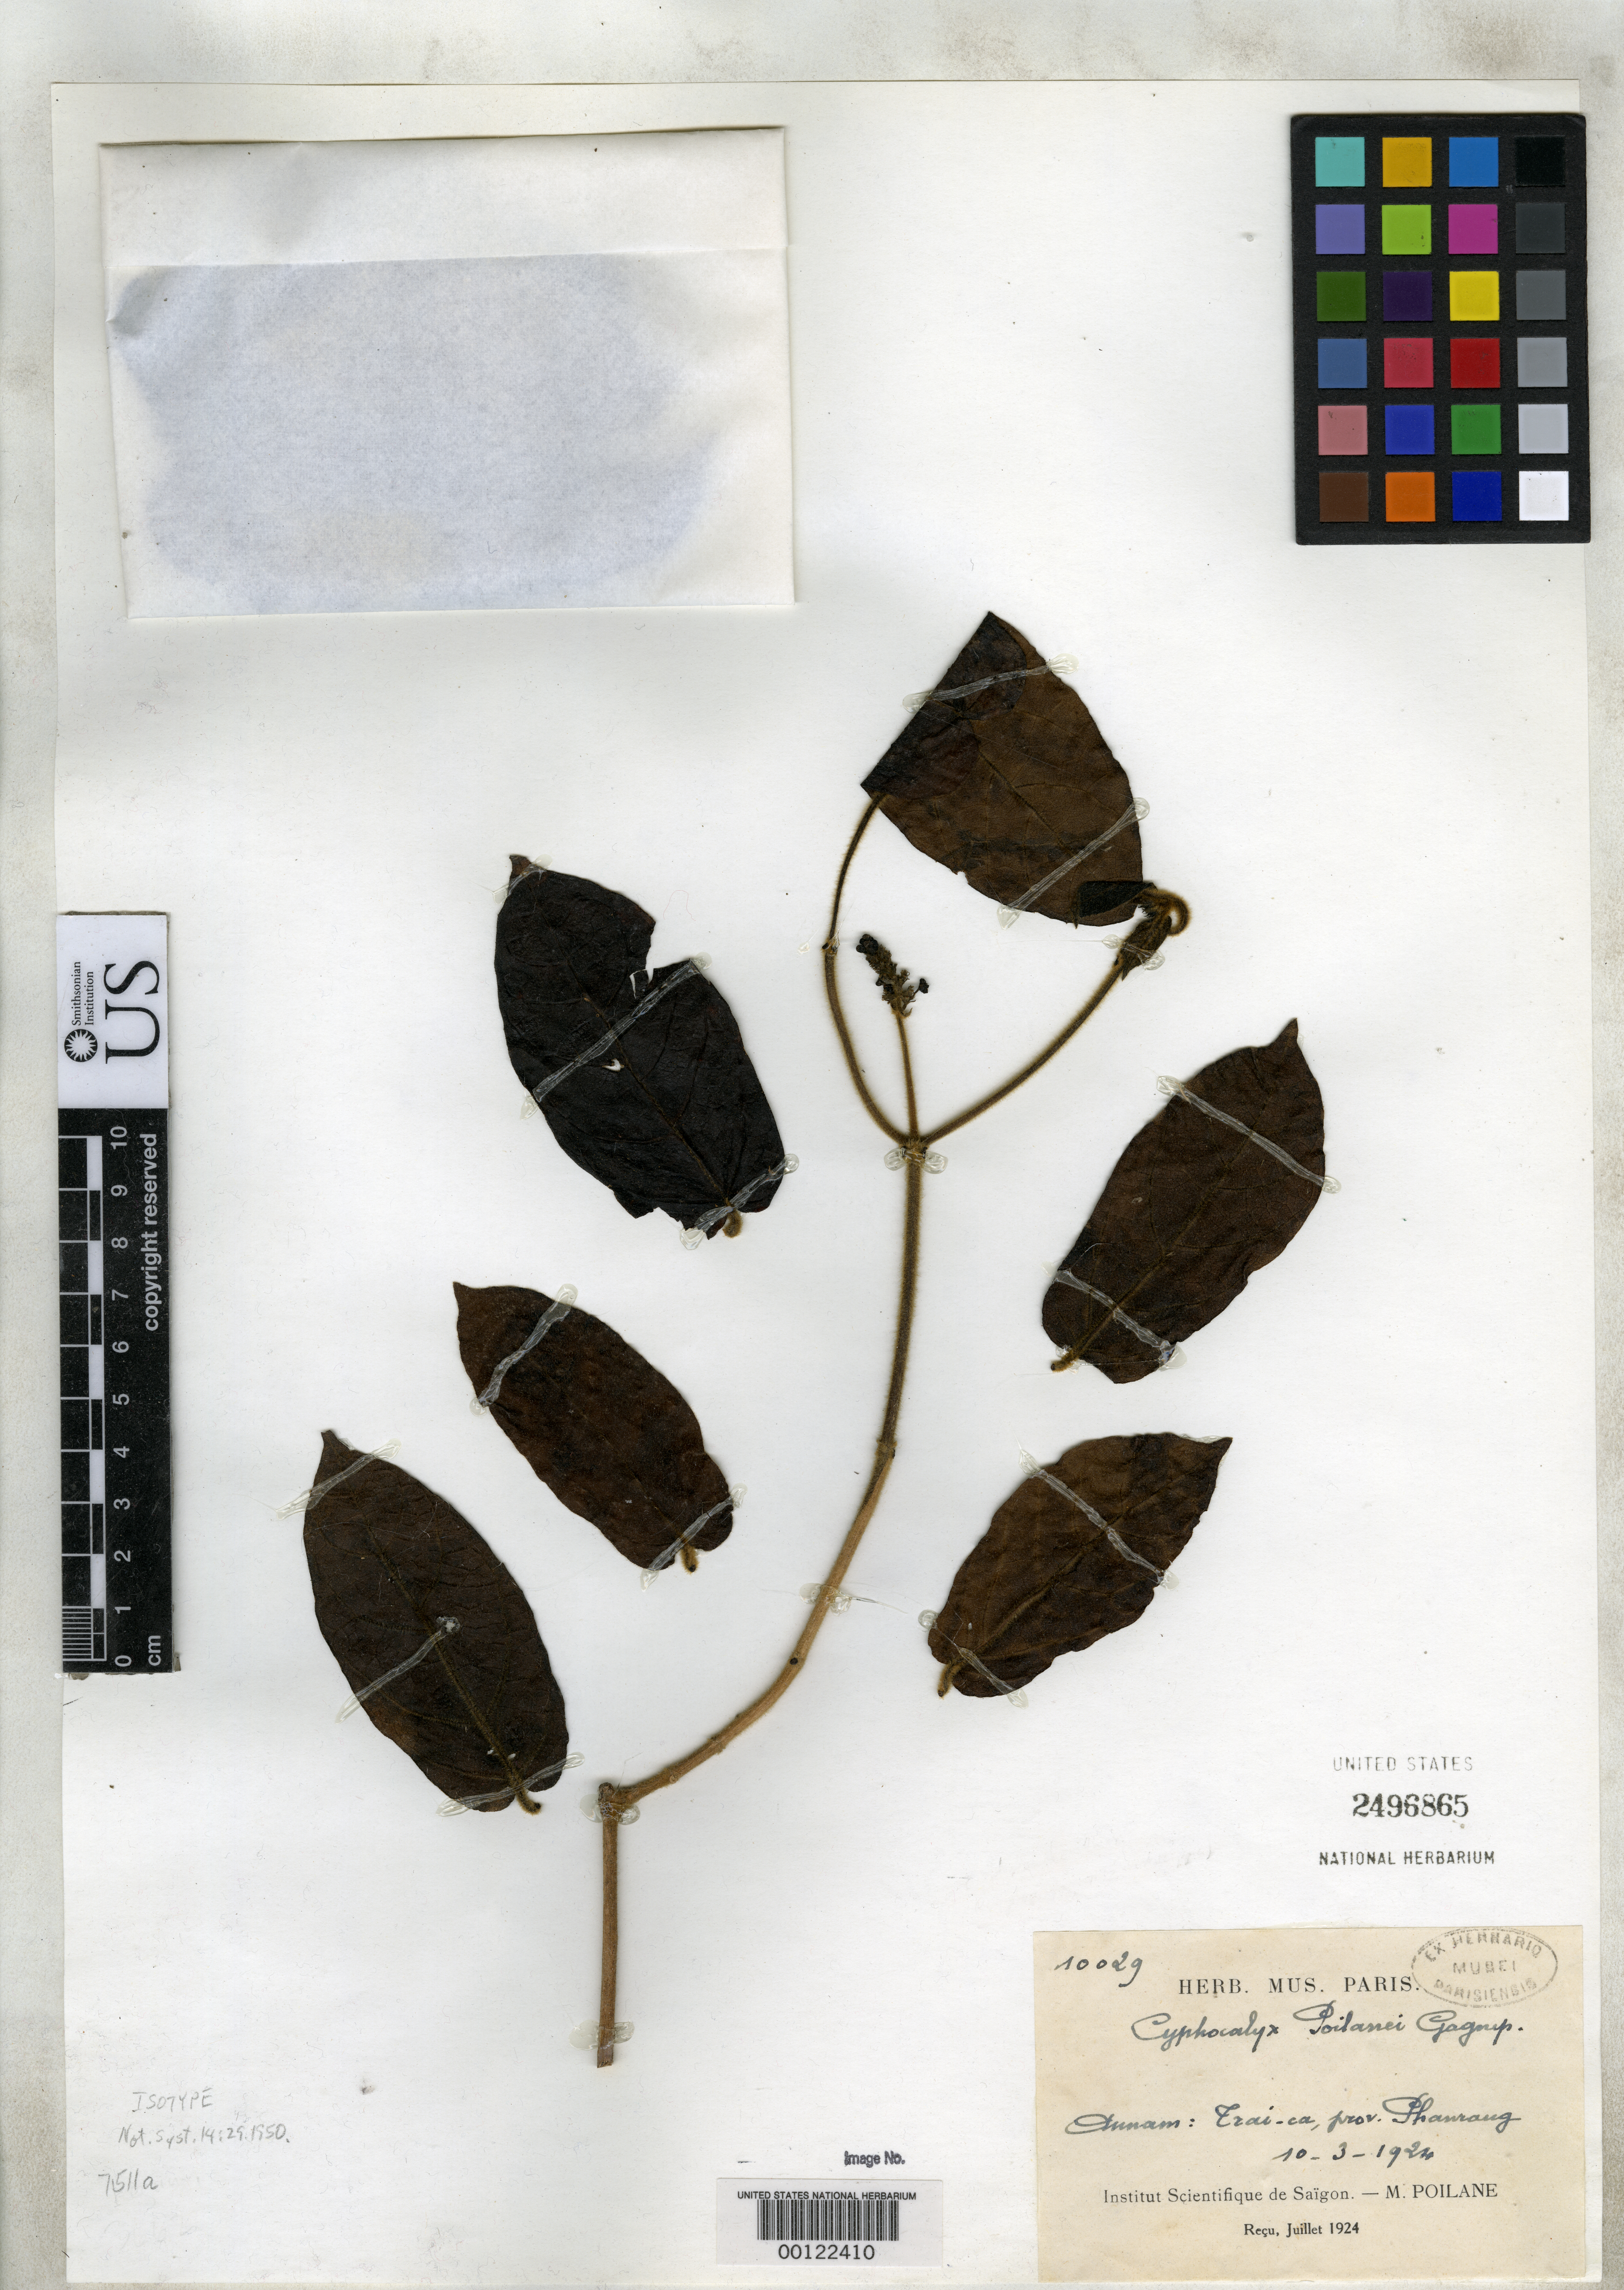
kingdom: Plantae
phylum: Tracheophyta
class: Magnoliopsida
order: Lamiales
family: Plantaginaceae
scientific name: Cyphocalyx poilanei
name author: Gagnep.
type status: Isotype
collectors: E. Poilane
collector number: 10029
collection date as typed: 10 Mar 1924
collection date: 1924-03-10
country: Vietnam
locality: Phanrang, Trai-ca.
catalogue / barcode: US 2496865